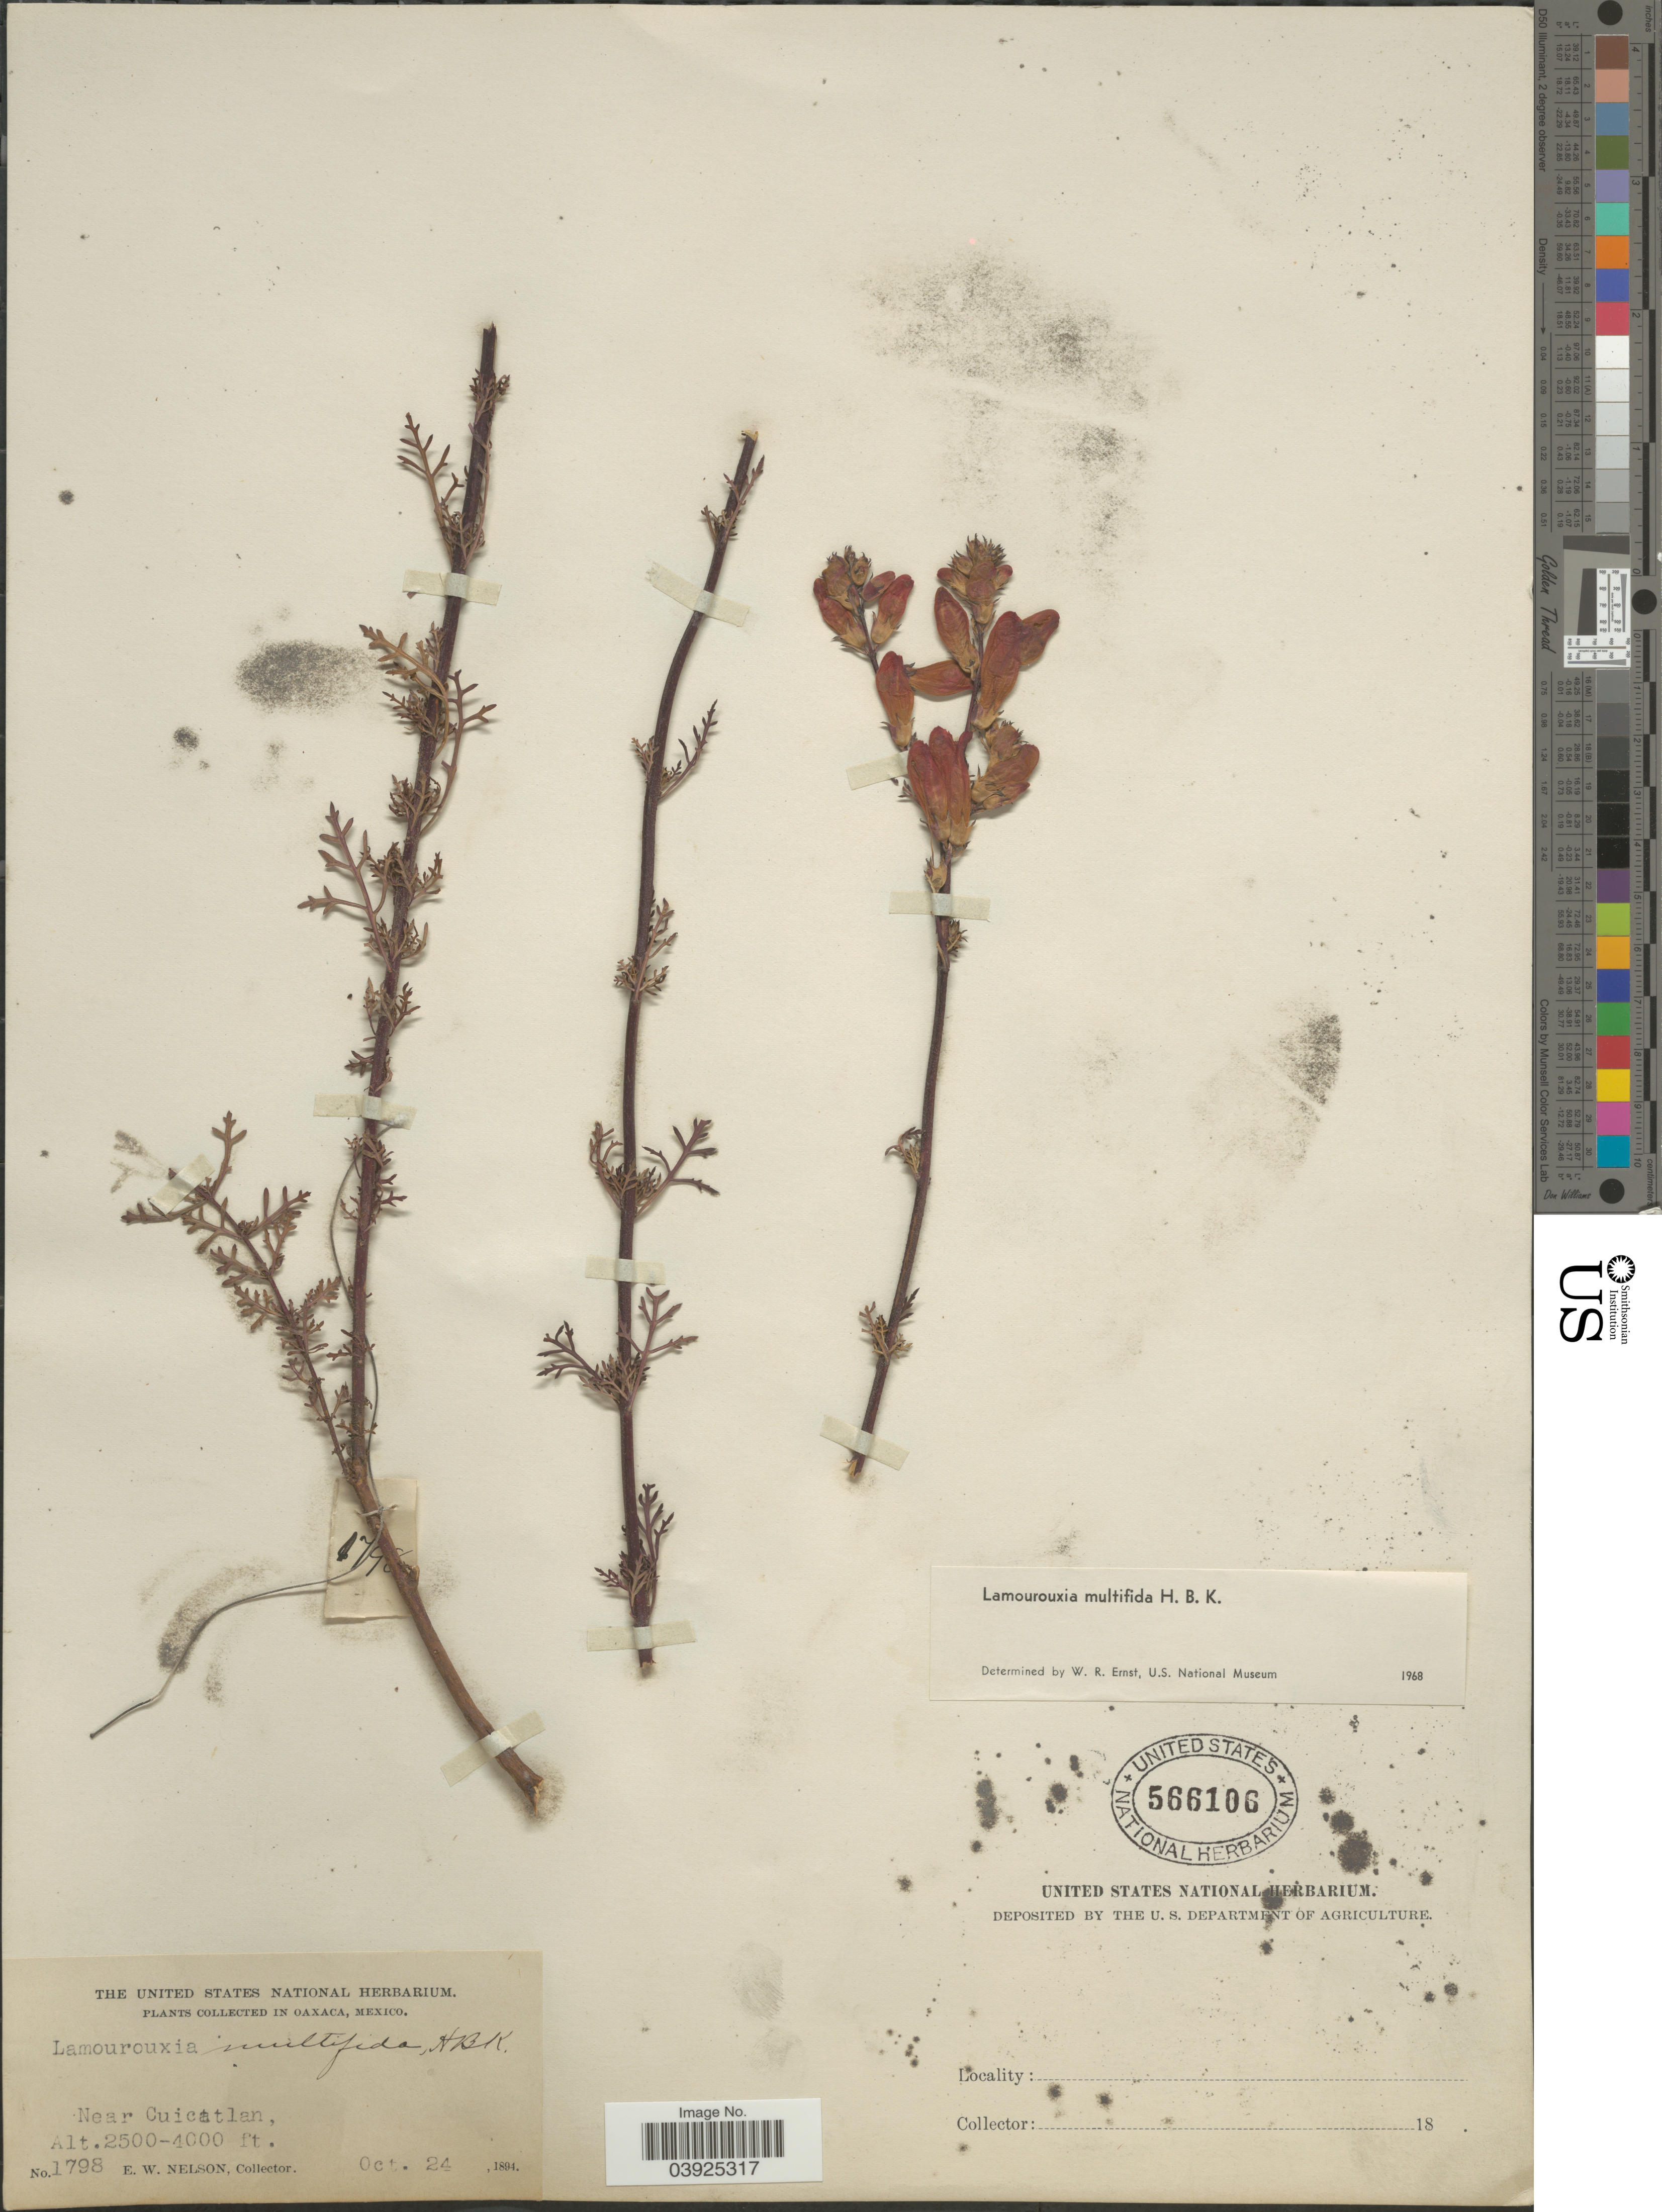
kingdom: Plantae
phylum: Tracheophyta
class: Magnoliopsida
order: Lamiales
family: Orobanchaceae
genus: Lamourouxia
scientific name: Lamourouxia multifida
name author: Kunth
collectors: E. W. Nelson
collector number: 1798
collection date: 1894-10-24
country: Mexico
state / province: Oaxaca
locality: Near Cuicatlan.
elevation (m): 762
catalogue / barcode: US 566106